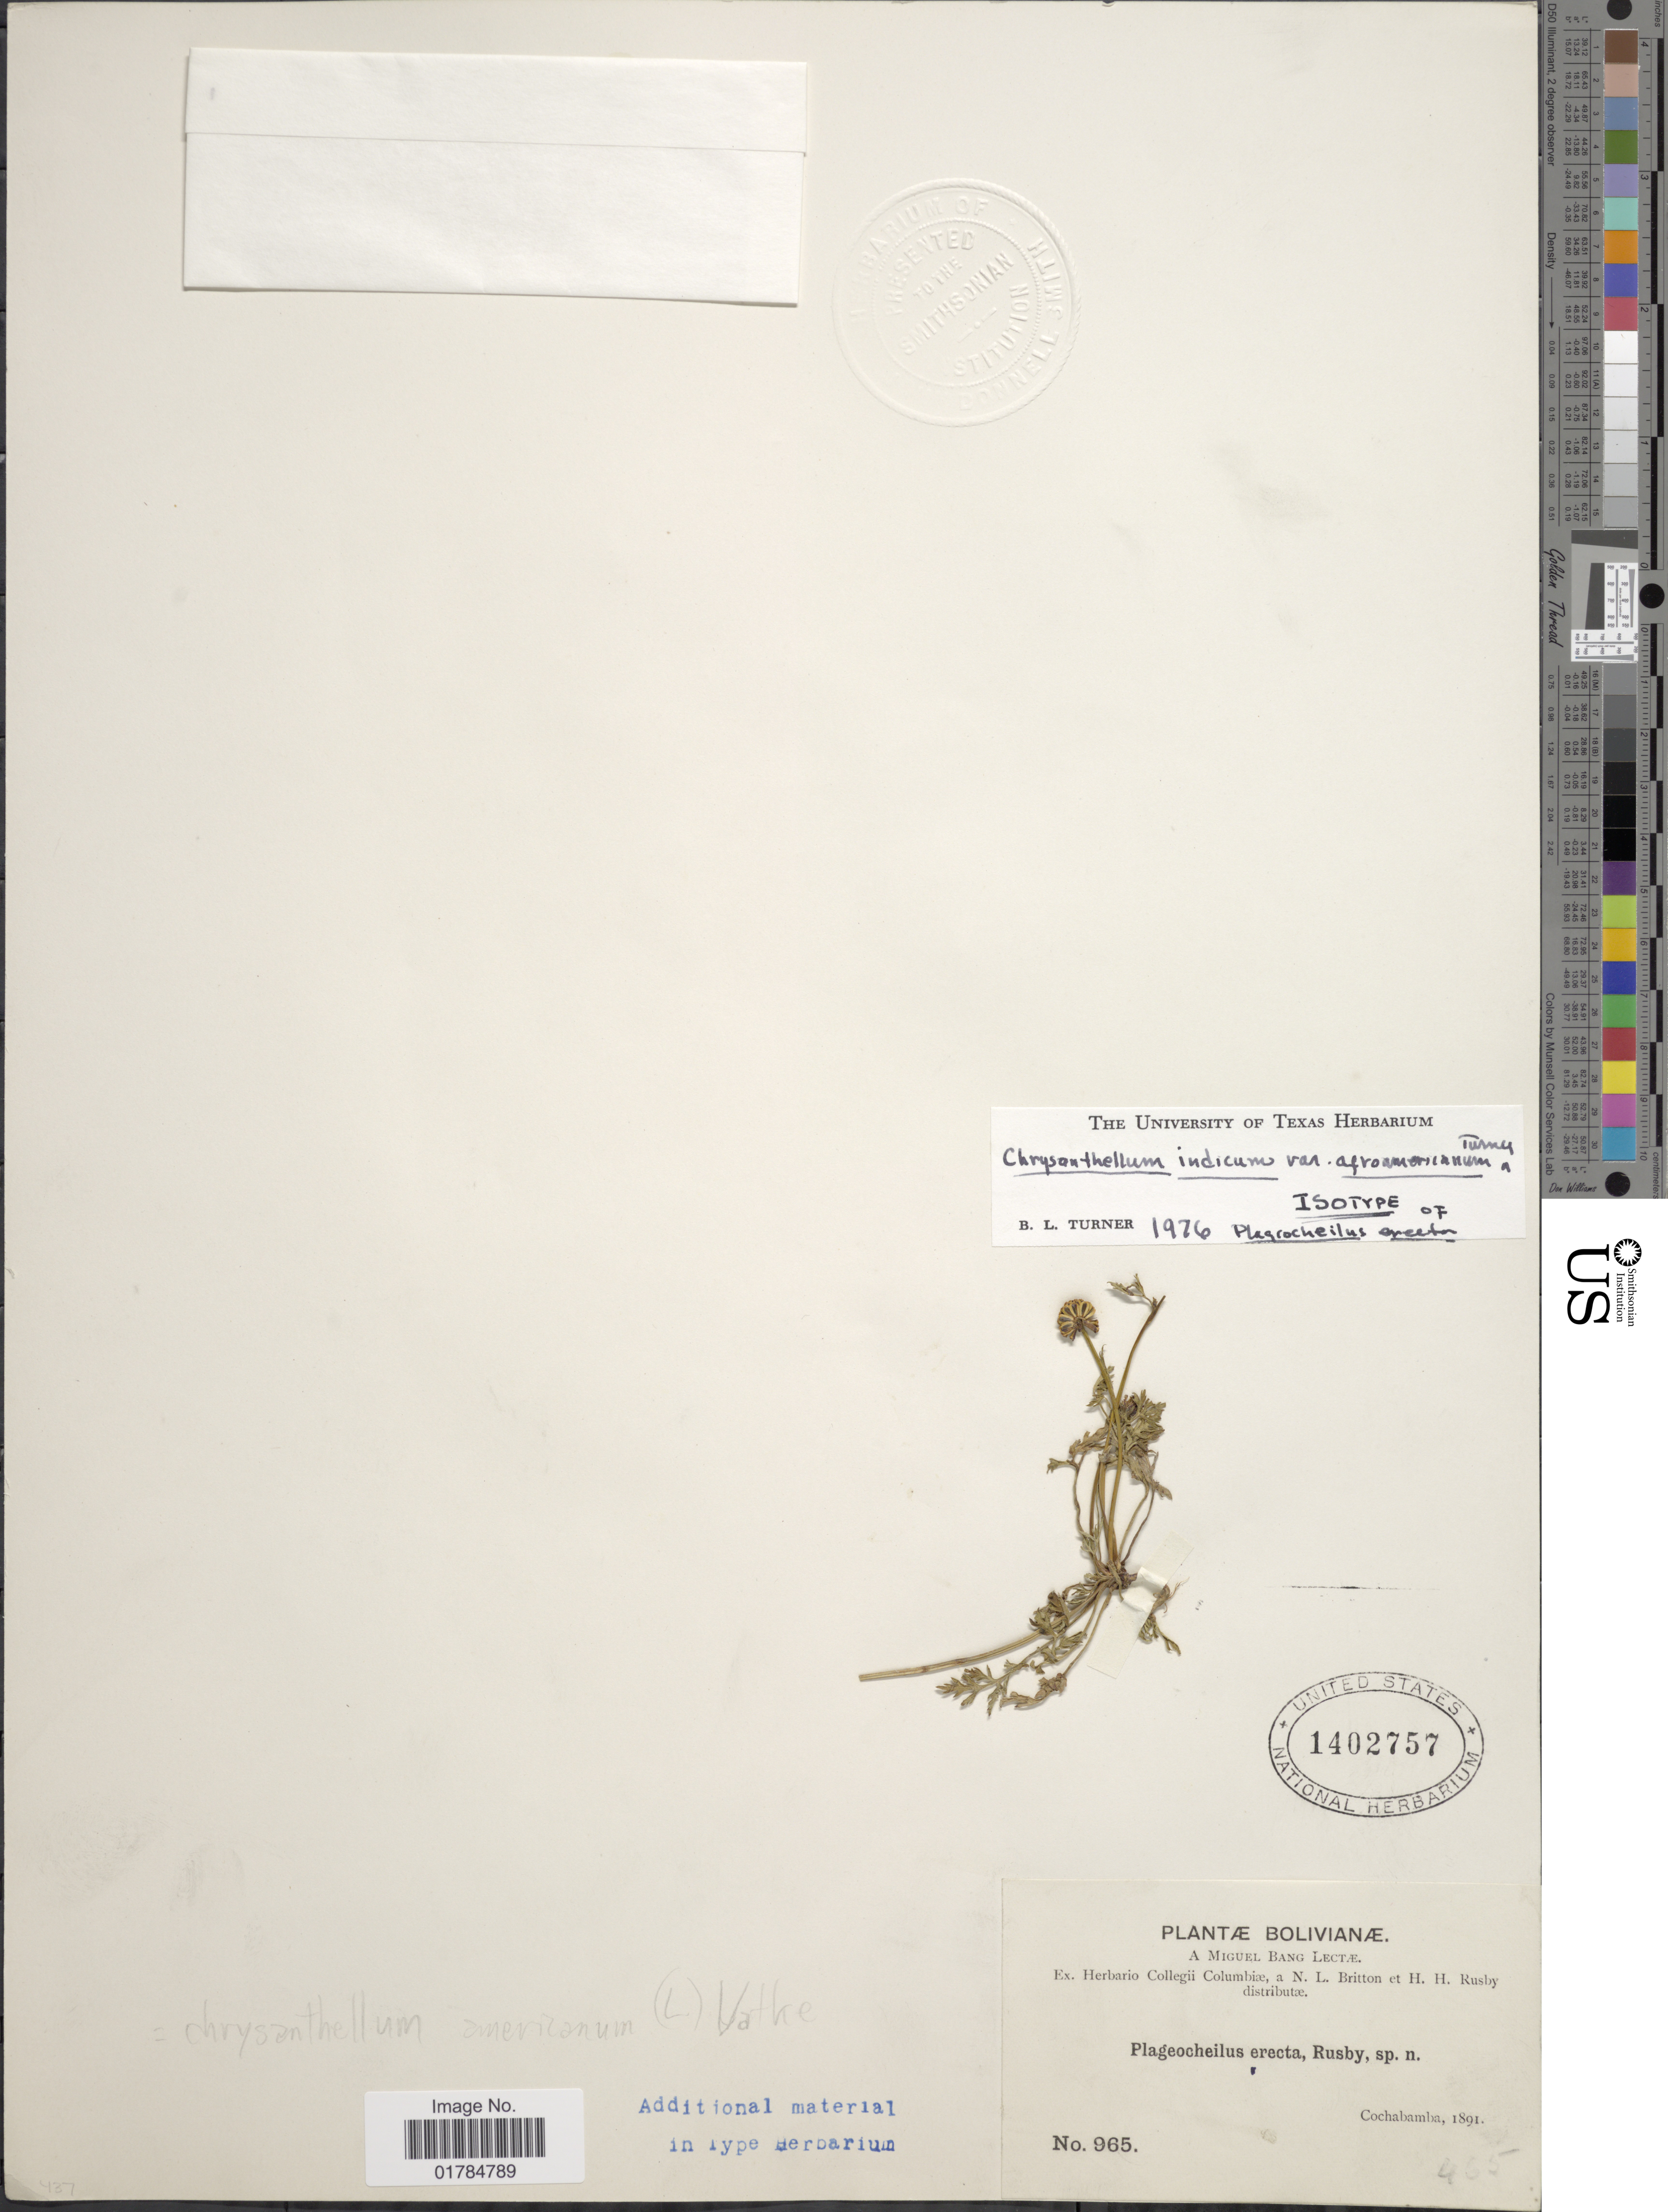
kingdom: Plantae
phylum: Tracheophyta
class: Magnoliopsida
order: Asterales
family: Asteraceae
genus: Chrysanthellum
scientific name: Chrysanthellum indicum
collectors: M. Bang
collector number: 965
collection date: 1891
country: Bolivia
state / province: Cochabamba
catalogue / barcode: US 1402757